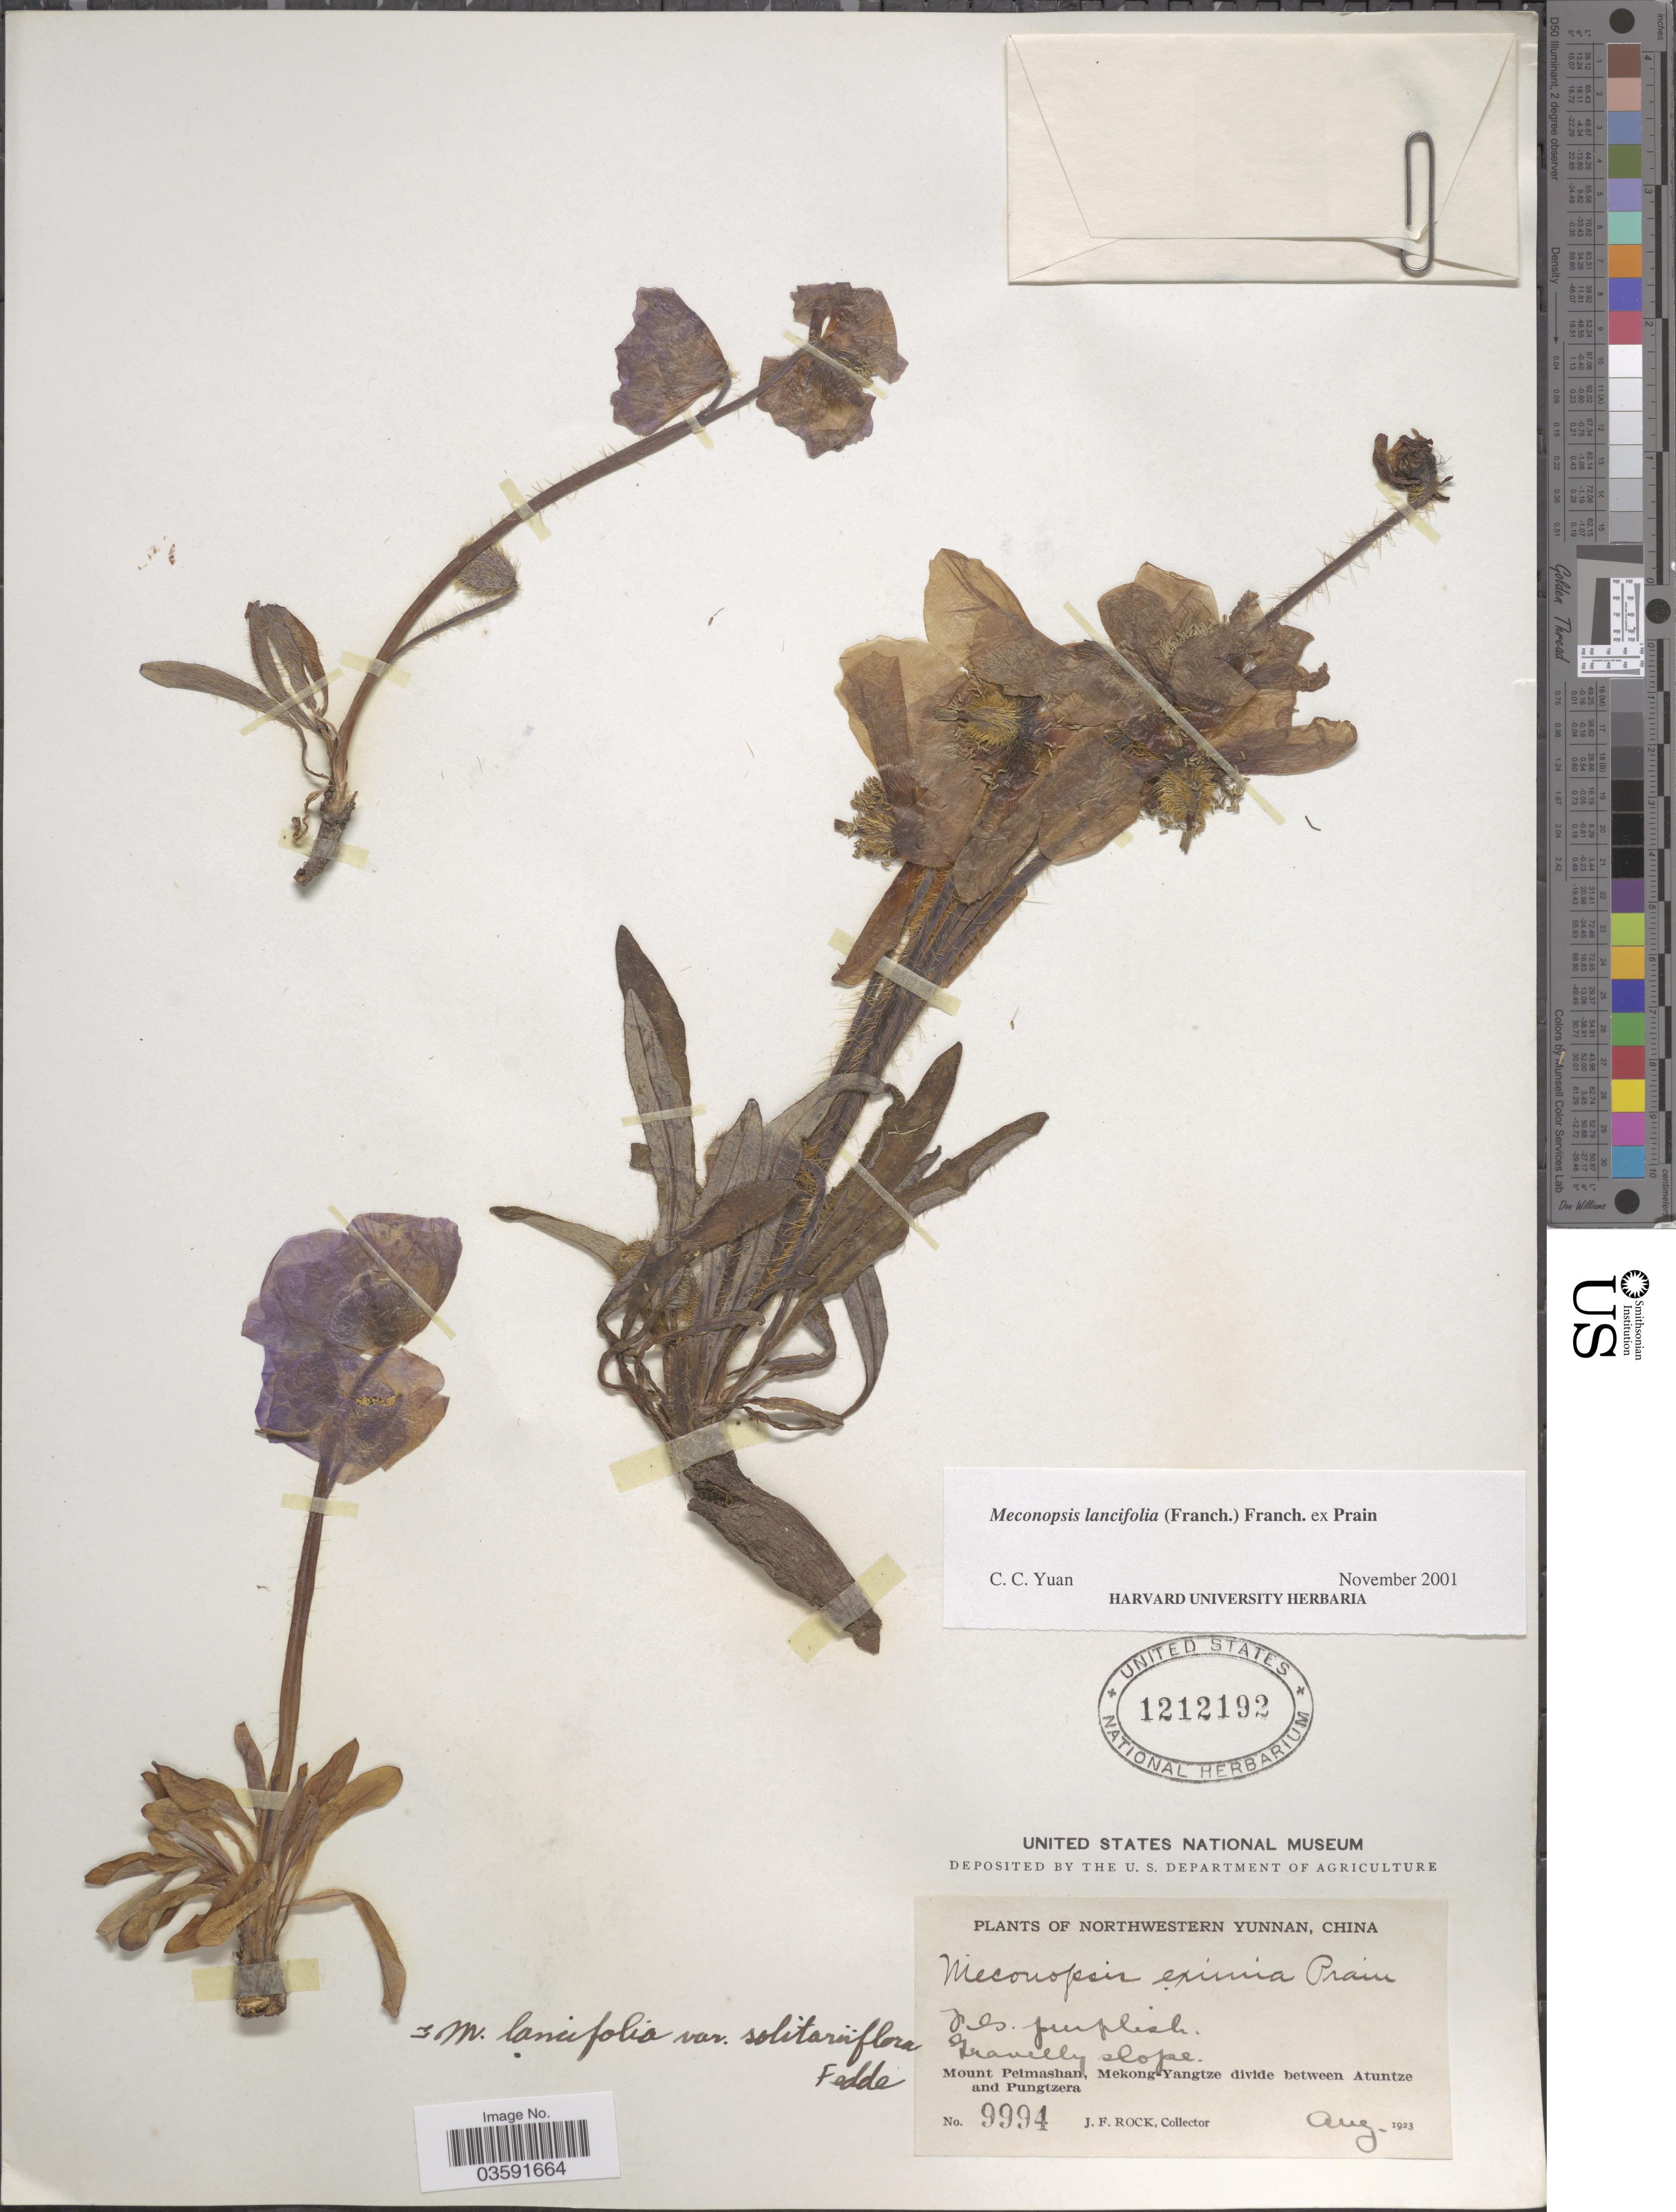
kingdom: Plantae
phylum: Tracheophyta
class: Magnoliopsida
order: Ranunculales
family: Papaveraceae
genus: Meconopsis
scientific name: Meconopsis lancifolia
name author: Franch. ex Prain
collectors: J. Rock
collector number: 9994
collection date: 1923-08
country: China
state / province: Yunnan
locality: Northwestern Yunnan. Mount Peimashan, Mekong-Yangtze divide between Atuntze and Pungtzera.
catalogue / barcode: US 1212192